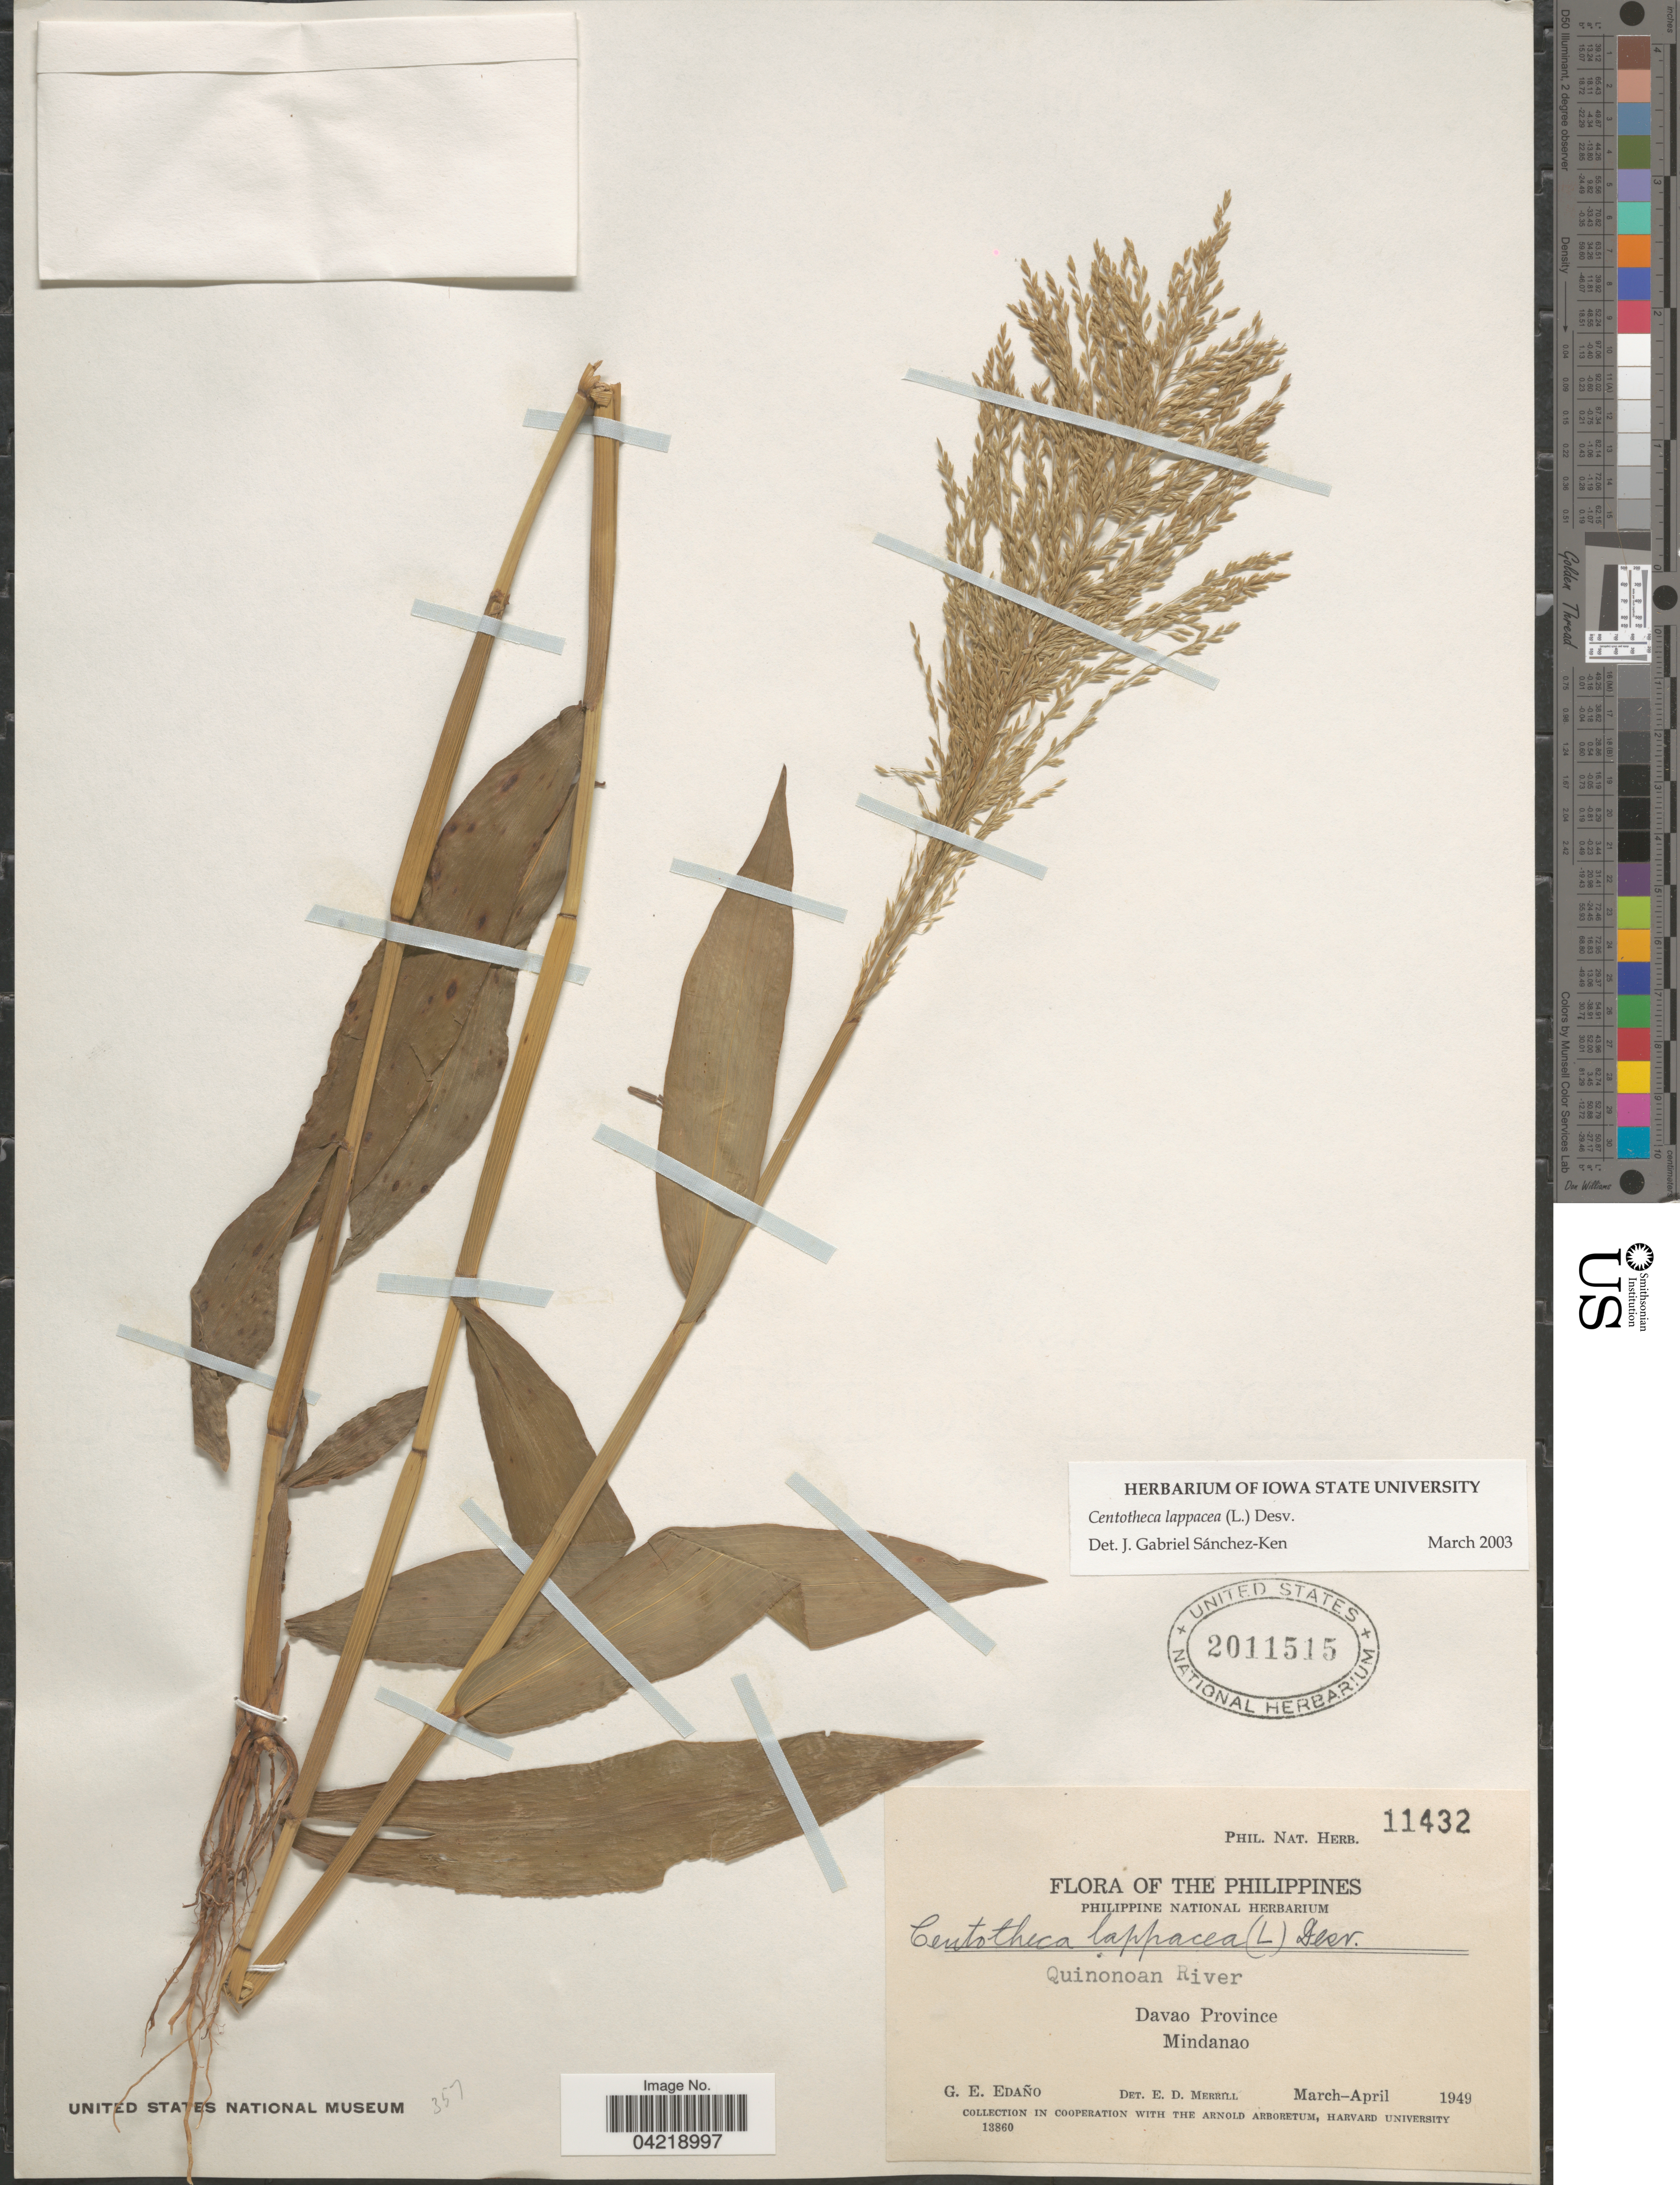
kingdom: Plantae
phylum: Tracheophyta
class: Liliopsida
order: Poales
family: Poaceae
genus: Centotheca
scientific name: Centotheca lappacea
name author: (L.) Desv.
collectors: G. E. Edaño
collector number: Phil. Nat. Herb. 11432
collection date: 1949-03/1949-04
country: Philippines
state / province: Davao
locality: Quinonoan River. Mindanao.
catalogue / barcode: US 2011515